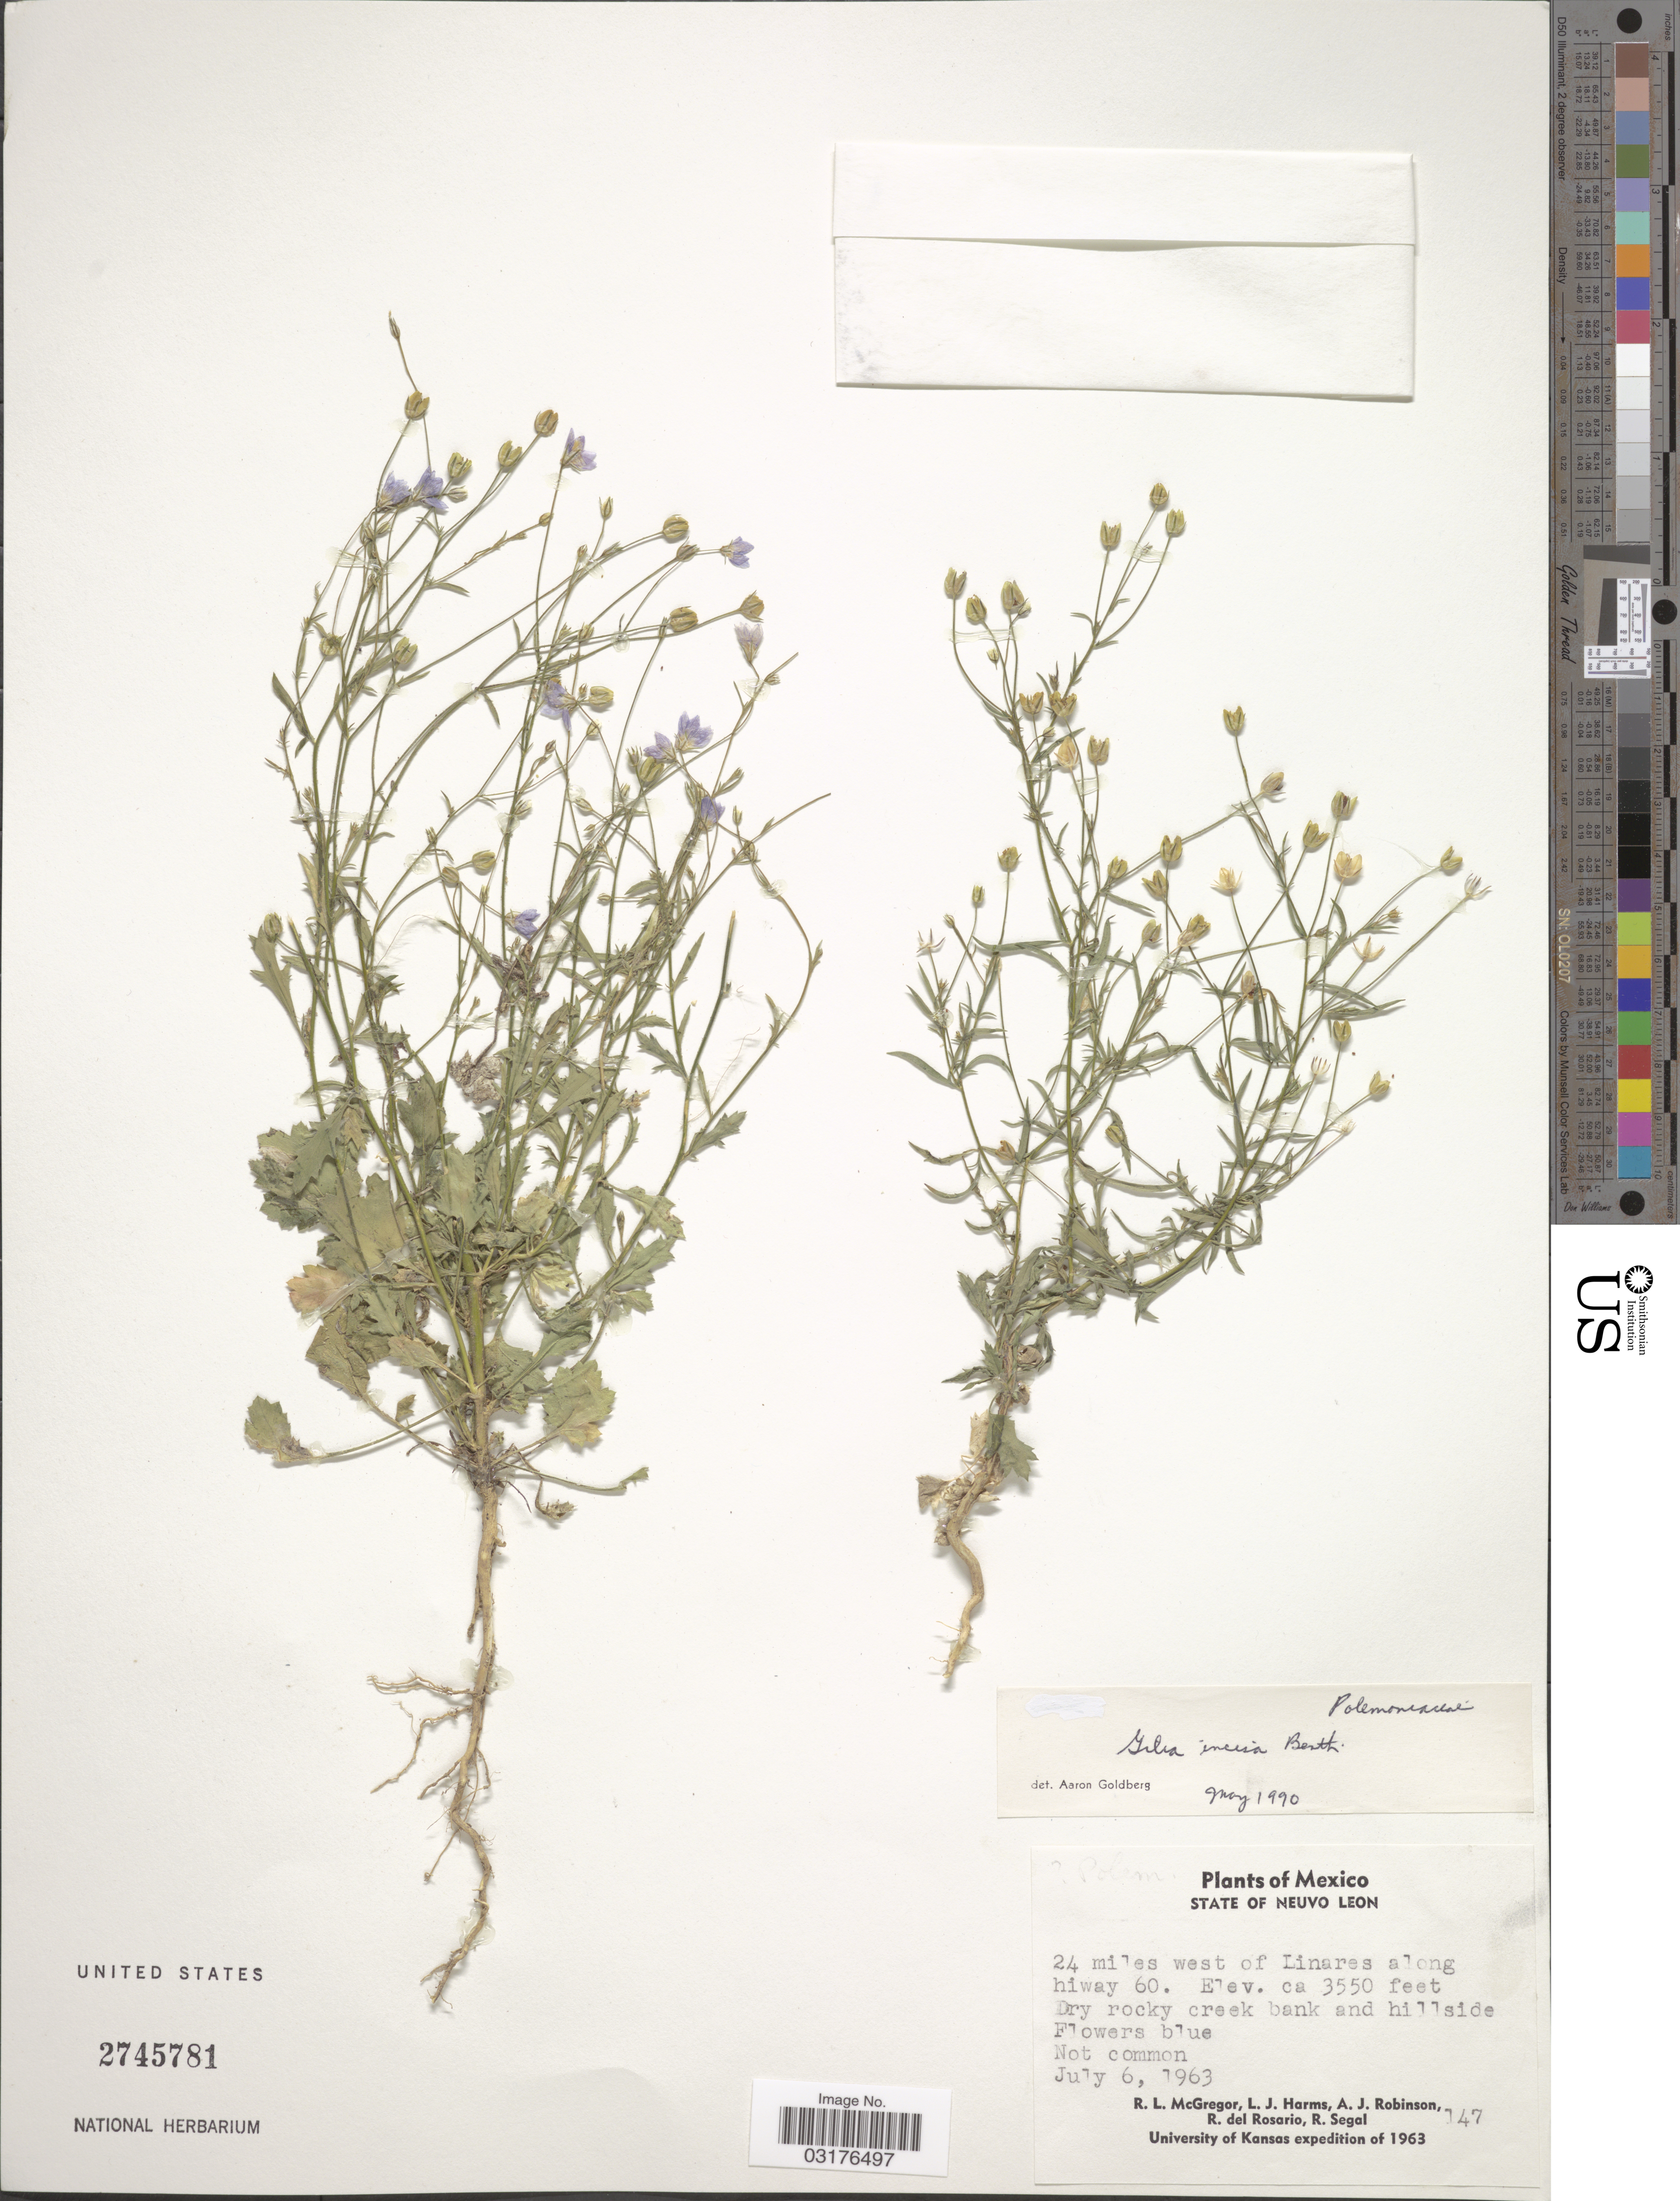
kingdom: Plantae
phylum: Tracheophyta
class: Magnoliopsida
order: Ericales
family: Polemoniaceae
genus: Giliastrum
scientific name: Giliastrum incisum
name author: (Benth.) J.M. Porter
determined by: Strong, Mark T., (BOT), Smithsonian Institution - National Museum of Natural History (UNITED STATES)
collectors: R. McGregor, L. Harms, A. J. Robinson, R. del Rosario & R. Segal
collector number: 147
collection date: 1963-07-06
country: Mexico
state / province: Nuevo León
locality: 24 miles west of Linares along hiway 60.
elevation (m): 1082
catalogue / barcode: US 2745781